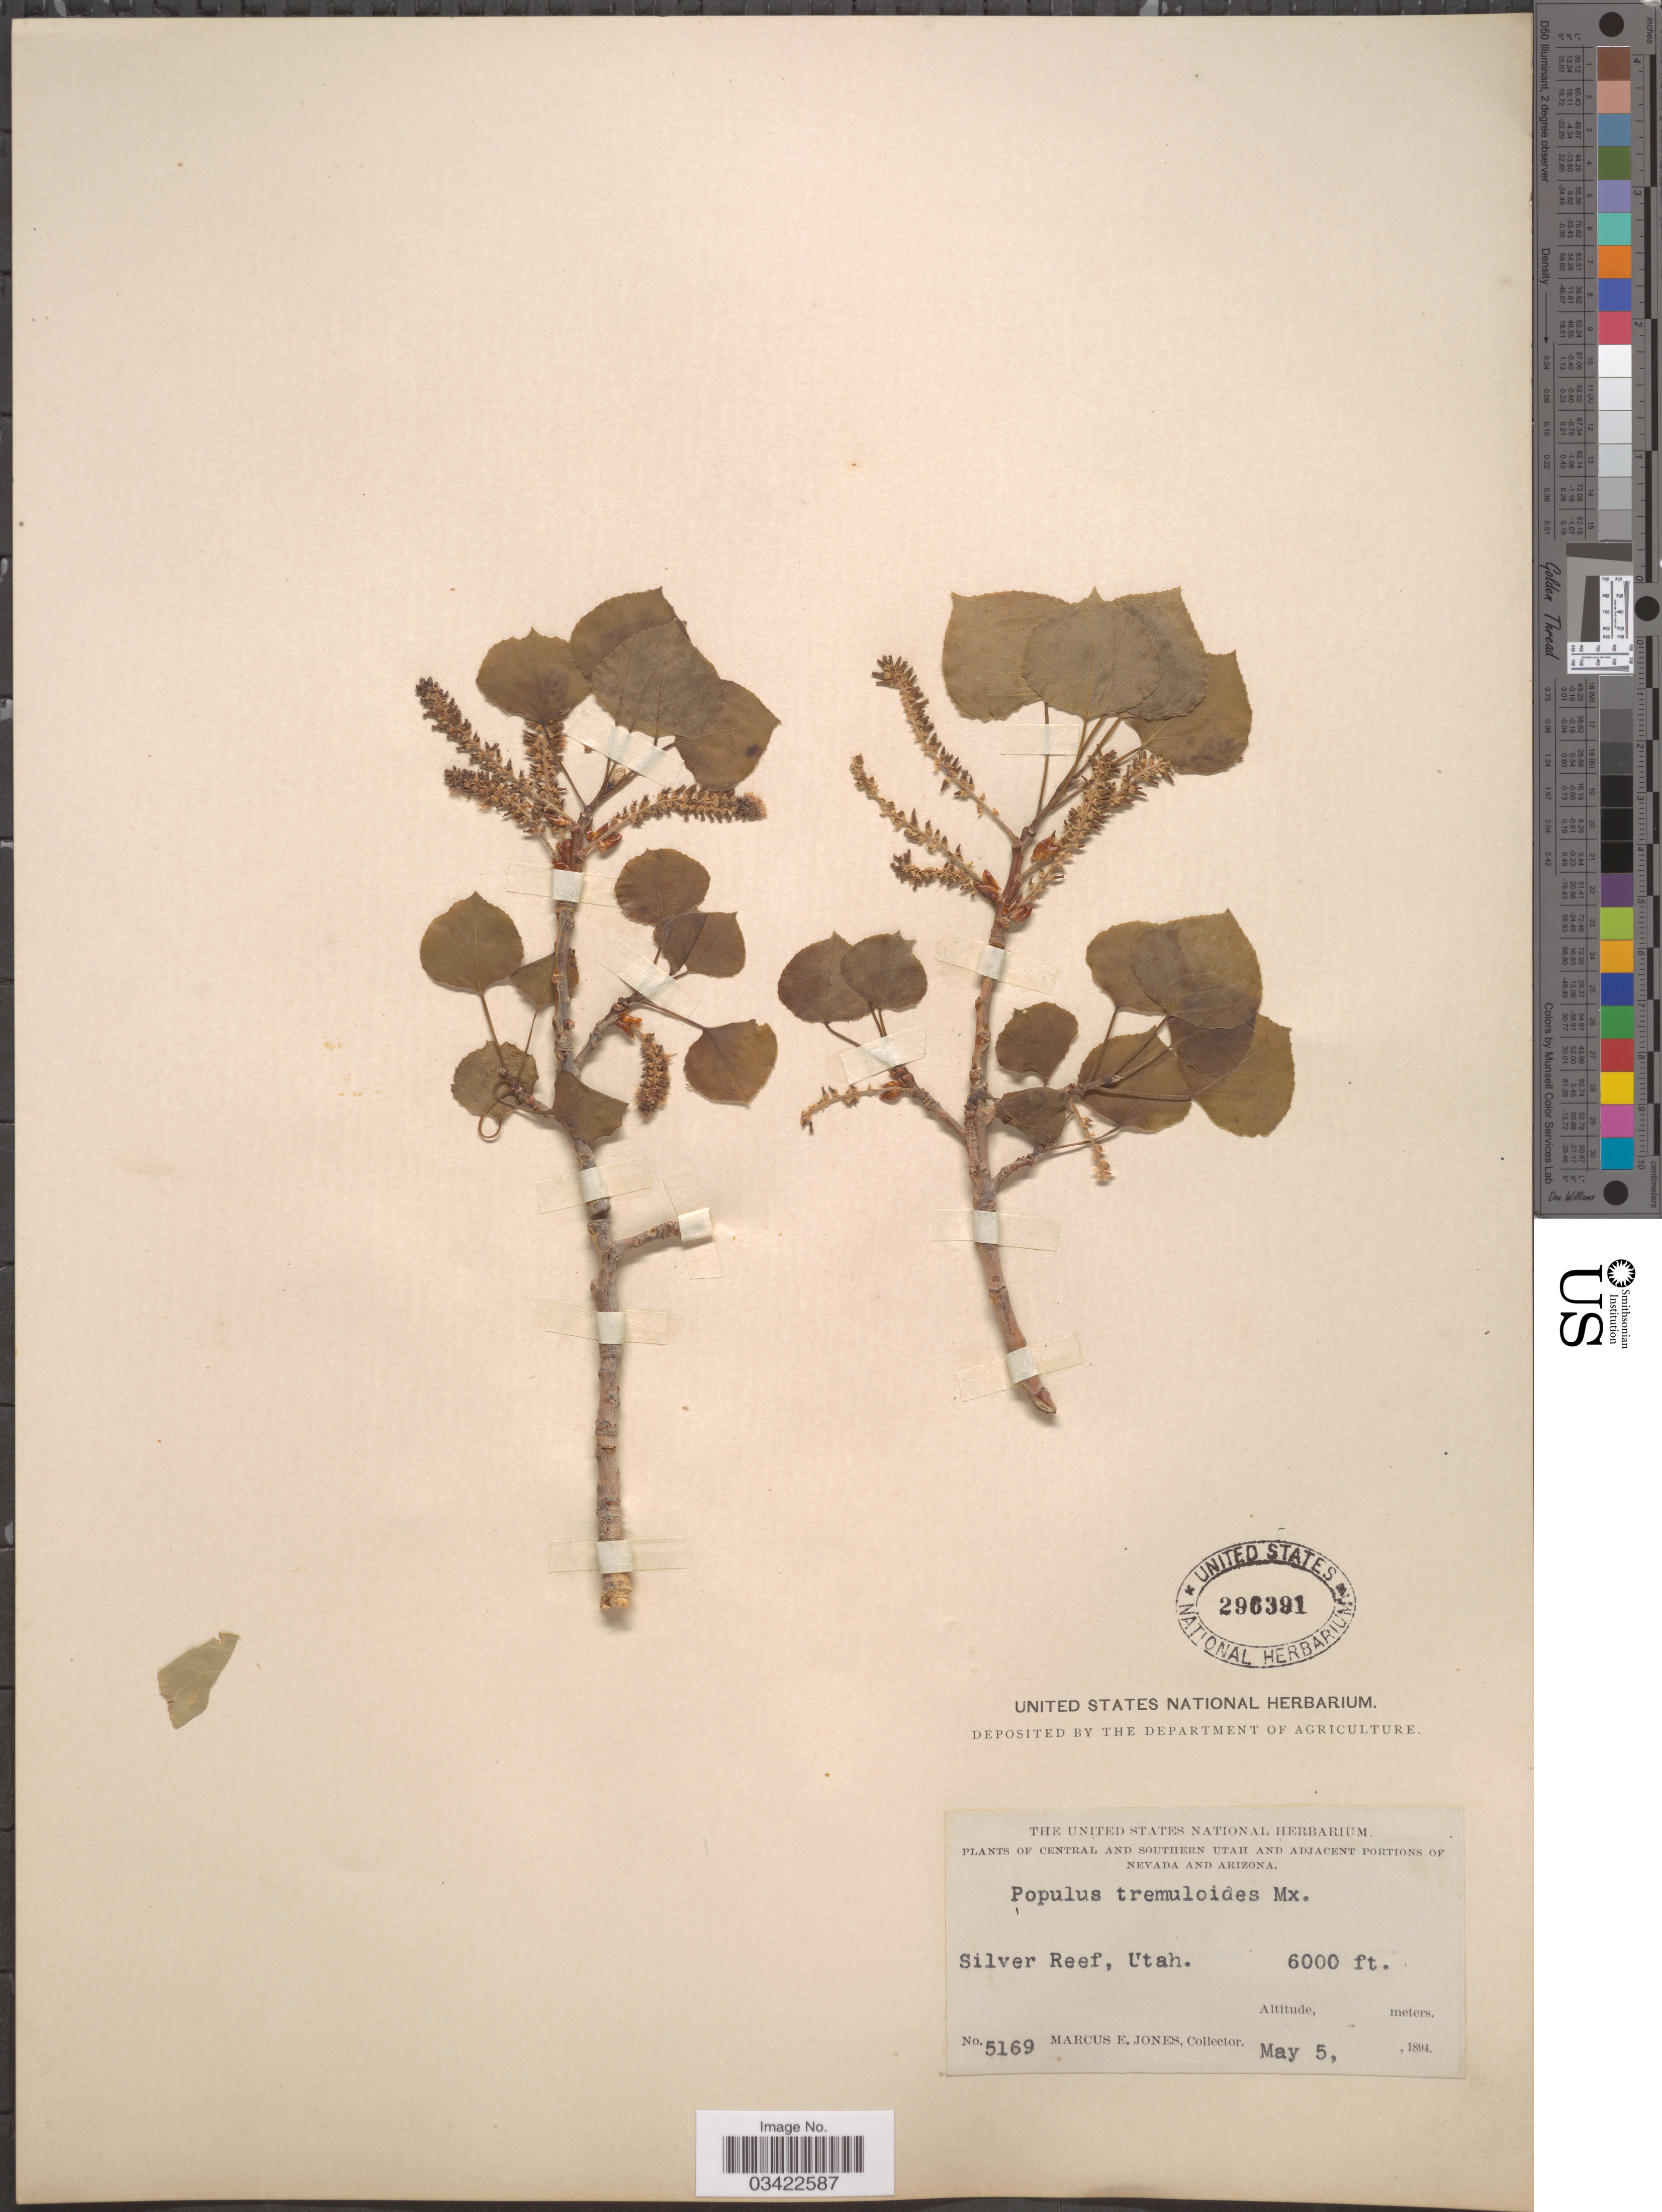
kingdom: Plantae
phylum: Tracheophyta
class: Magnoliopsida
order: Malpighiales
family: Salicaceae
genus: Populus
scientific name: Populus tremuloides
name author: Michx.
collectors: M. E. Jones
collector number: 5169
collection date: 1894-05-05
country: United States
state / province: Utah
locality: Central and Southern Utah, Silver Reef.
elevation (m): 1829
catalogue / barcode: US 296391